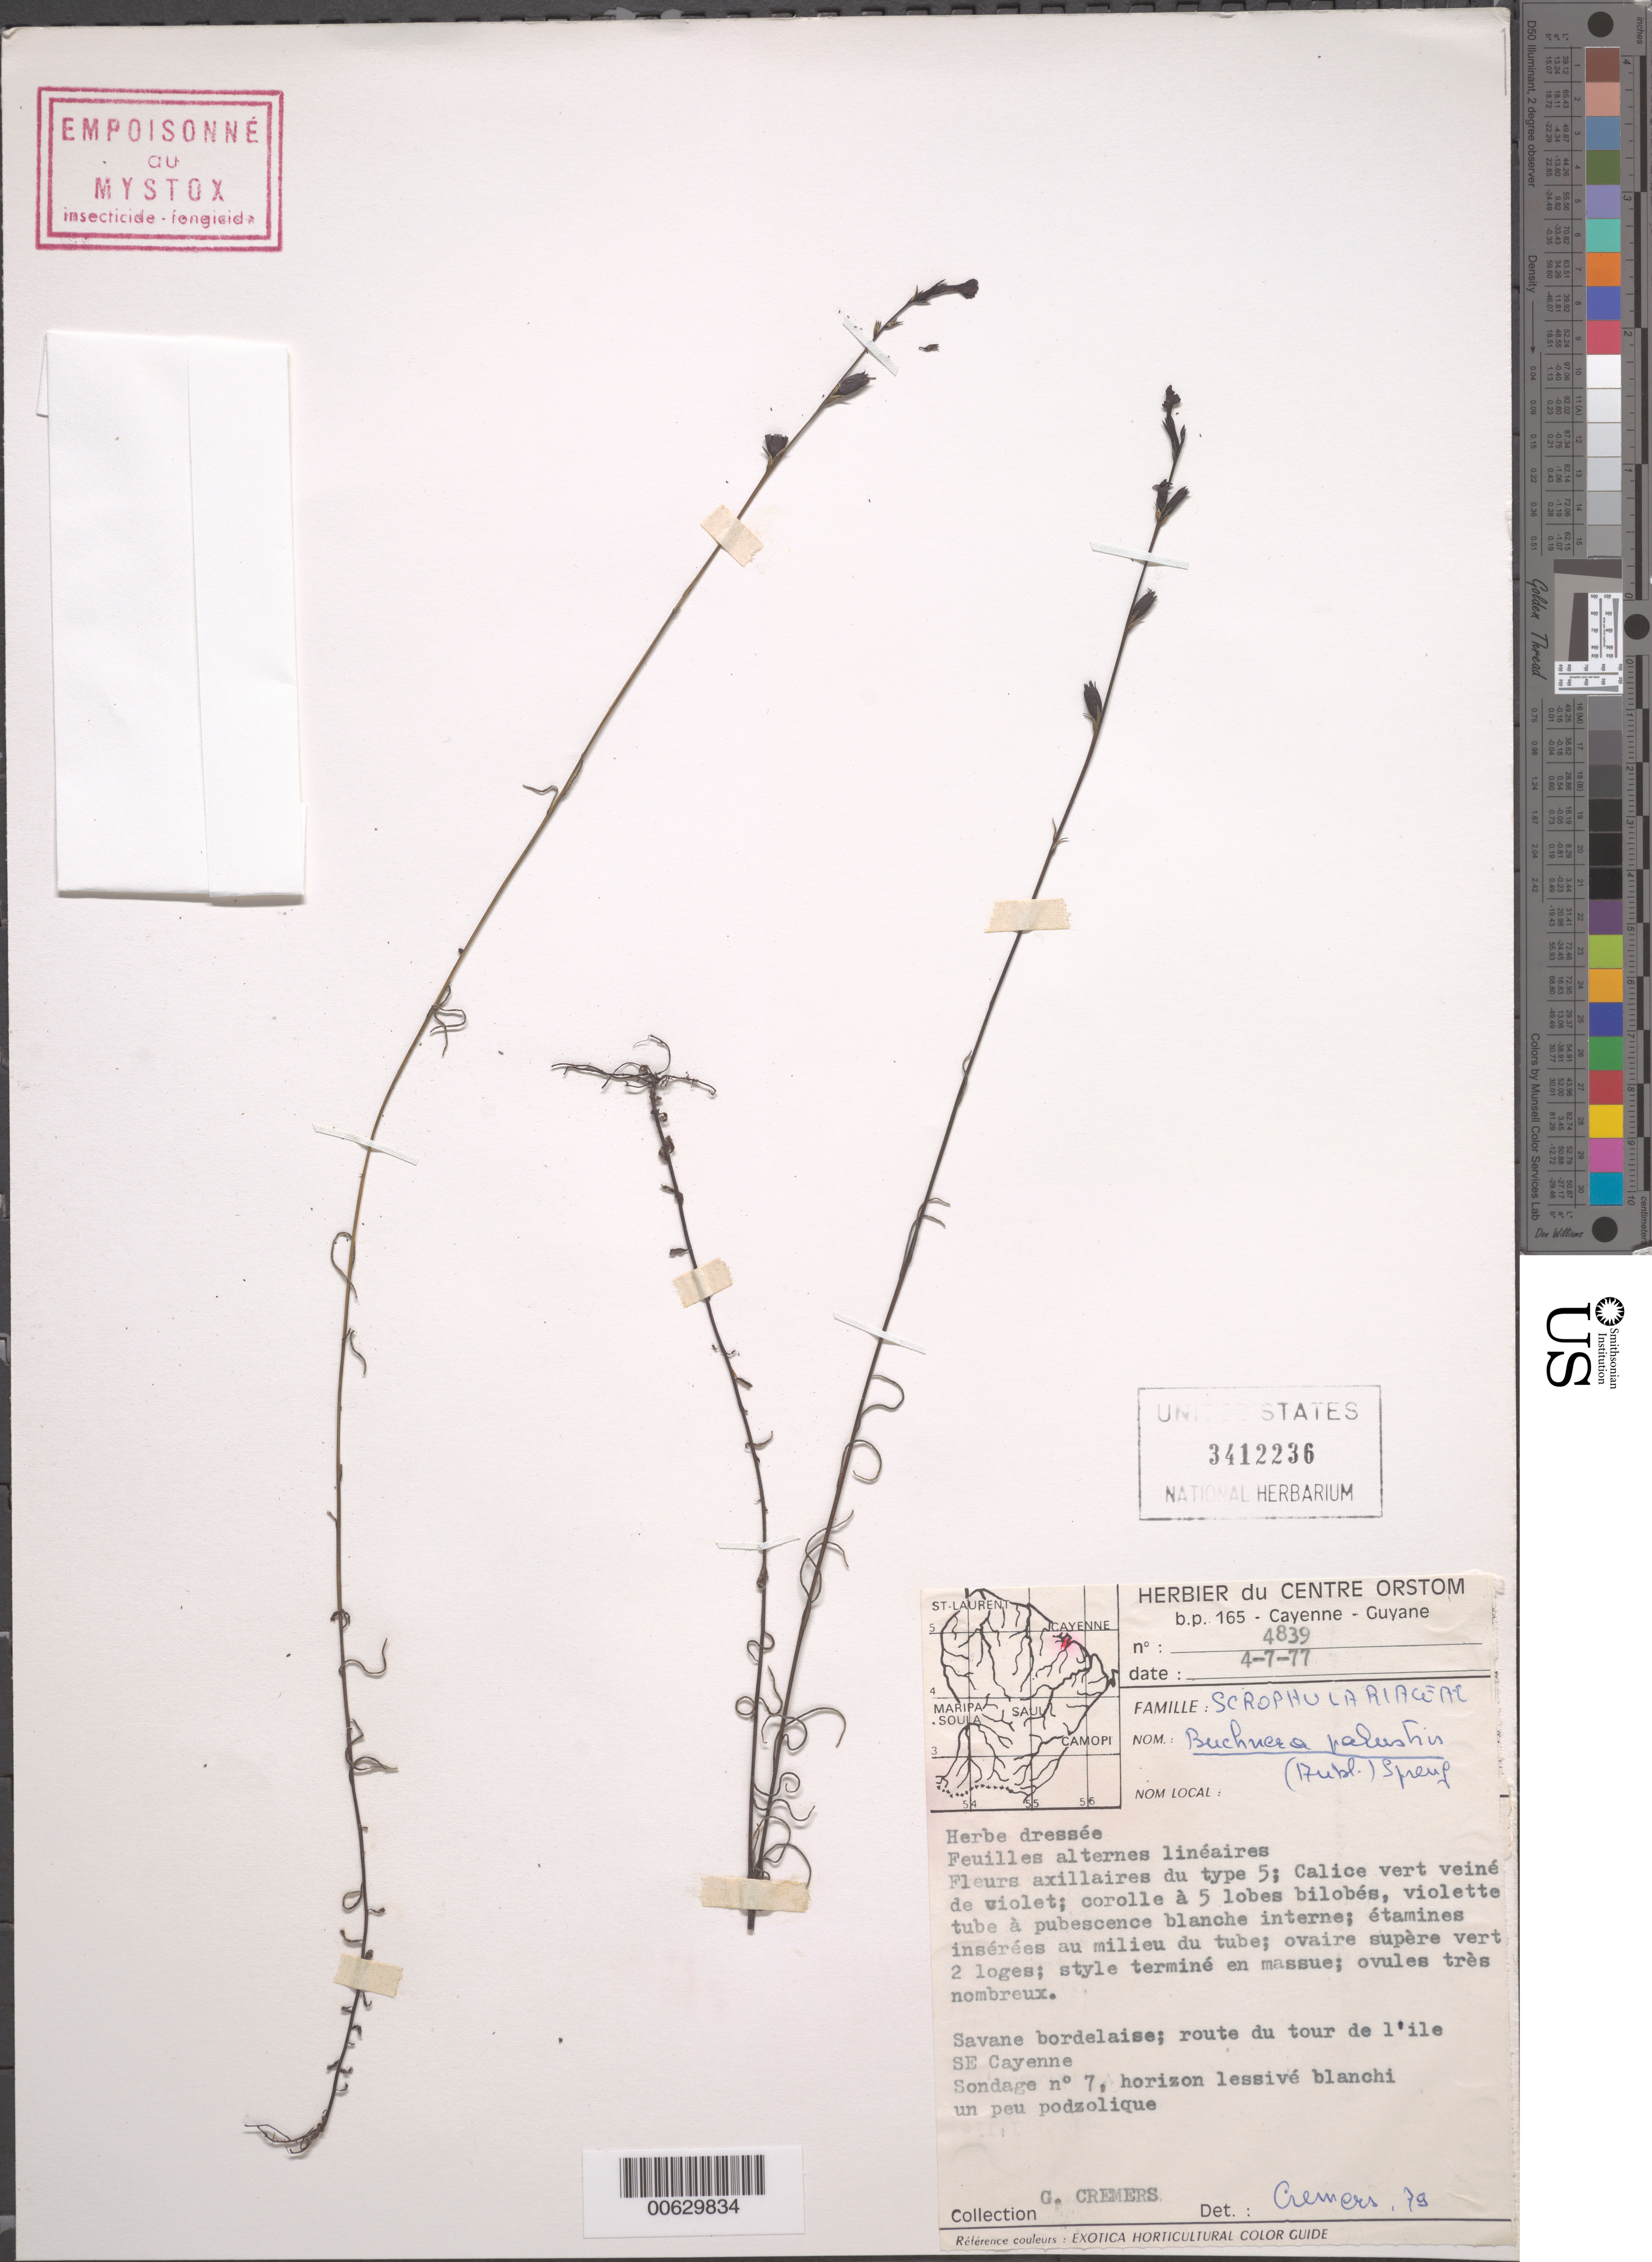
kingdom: Plantae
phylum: Tracheophyta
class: Magnoliopsida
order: Lamiales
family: Orobanchaceae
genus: Buchnera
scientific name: Buchnera palustris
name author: (Aubl.) Spreng.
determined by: Cremers, Georges A.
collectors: G. Cremers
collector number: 4839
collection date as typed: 4-Jul-77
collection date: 1977-07-04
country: French Guiana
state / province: Cayenne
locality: Savane Bordelaise, route du tour d'Ile SE Cayenne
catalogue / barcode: US 3412236